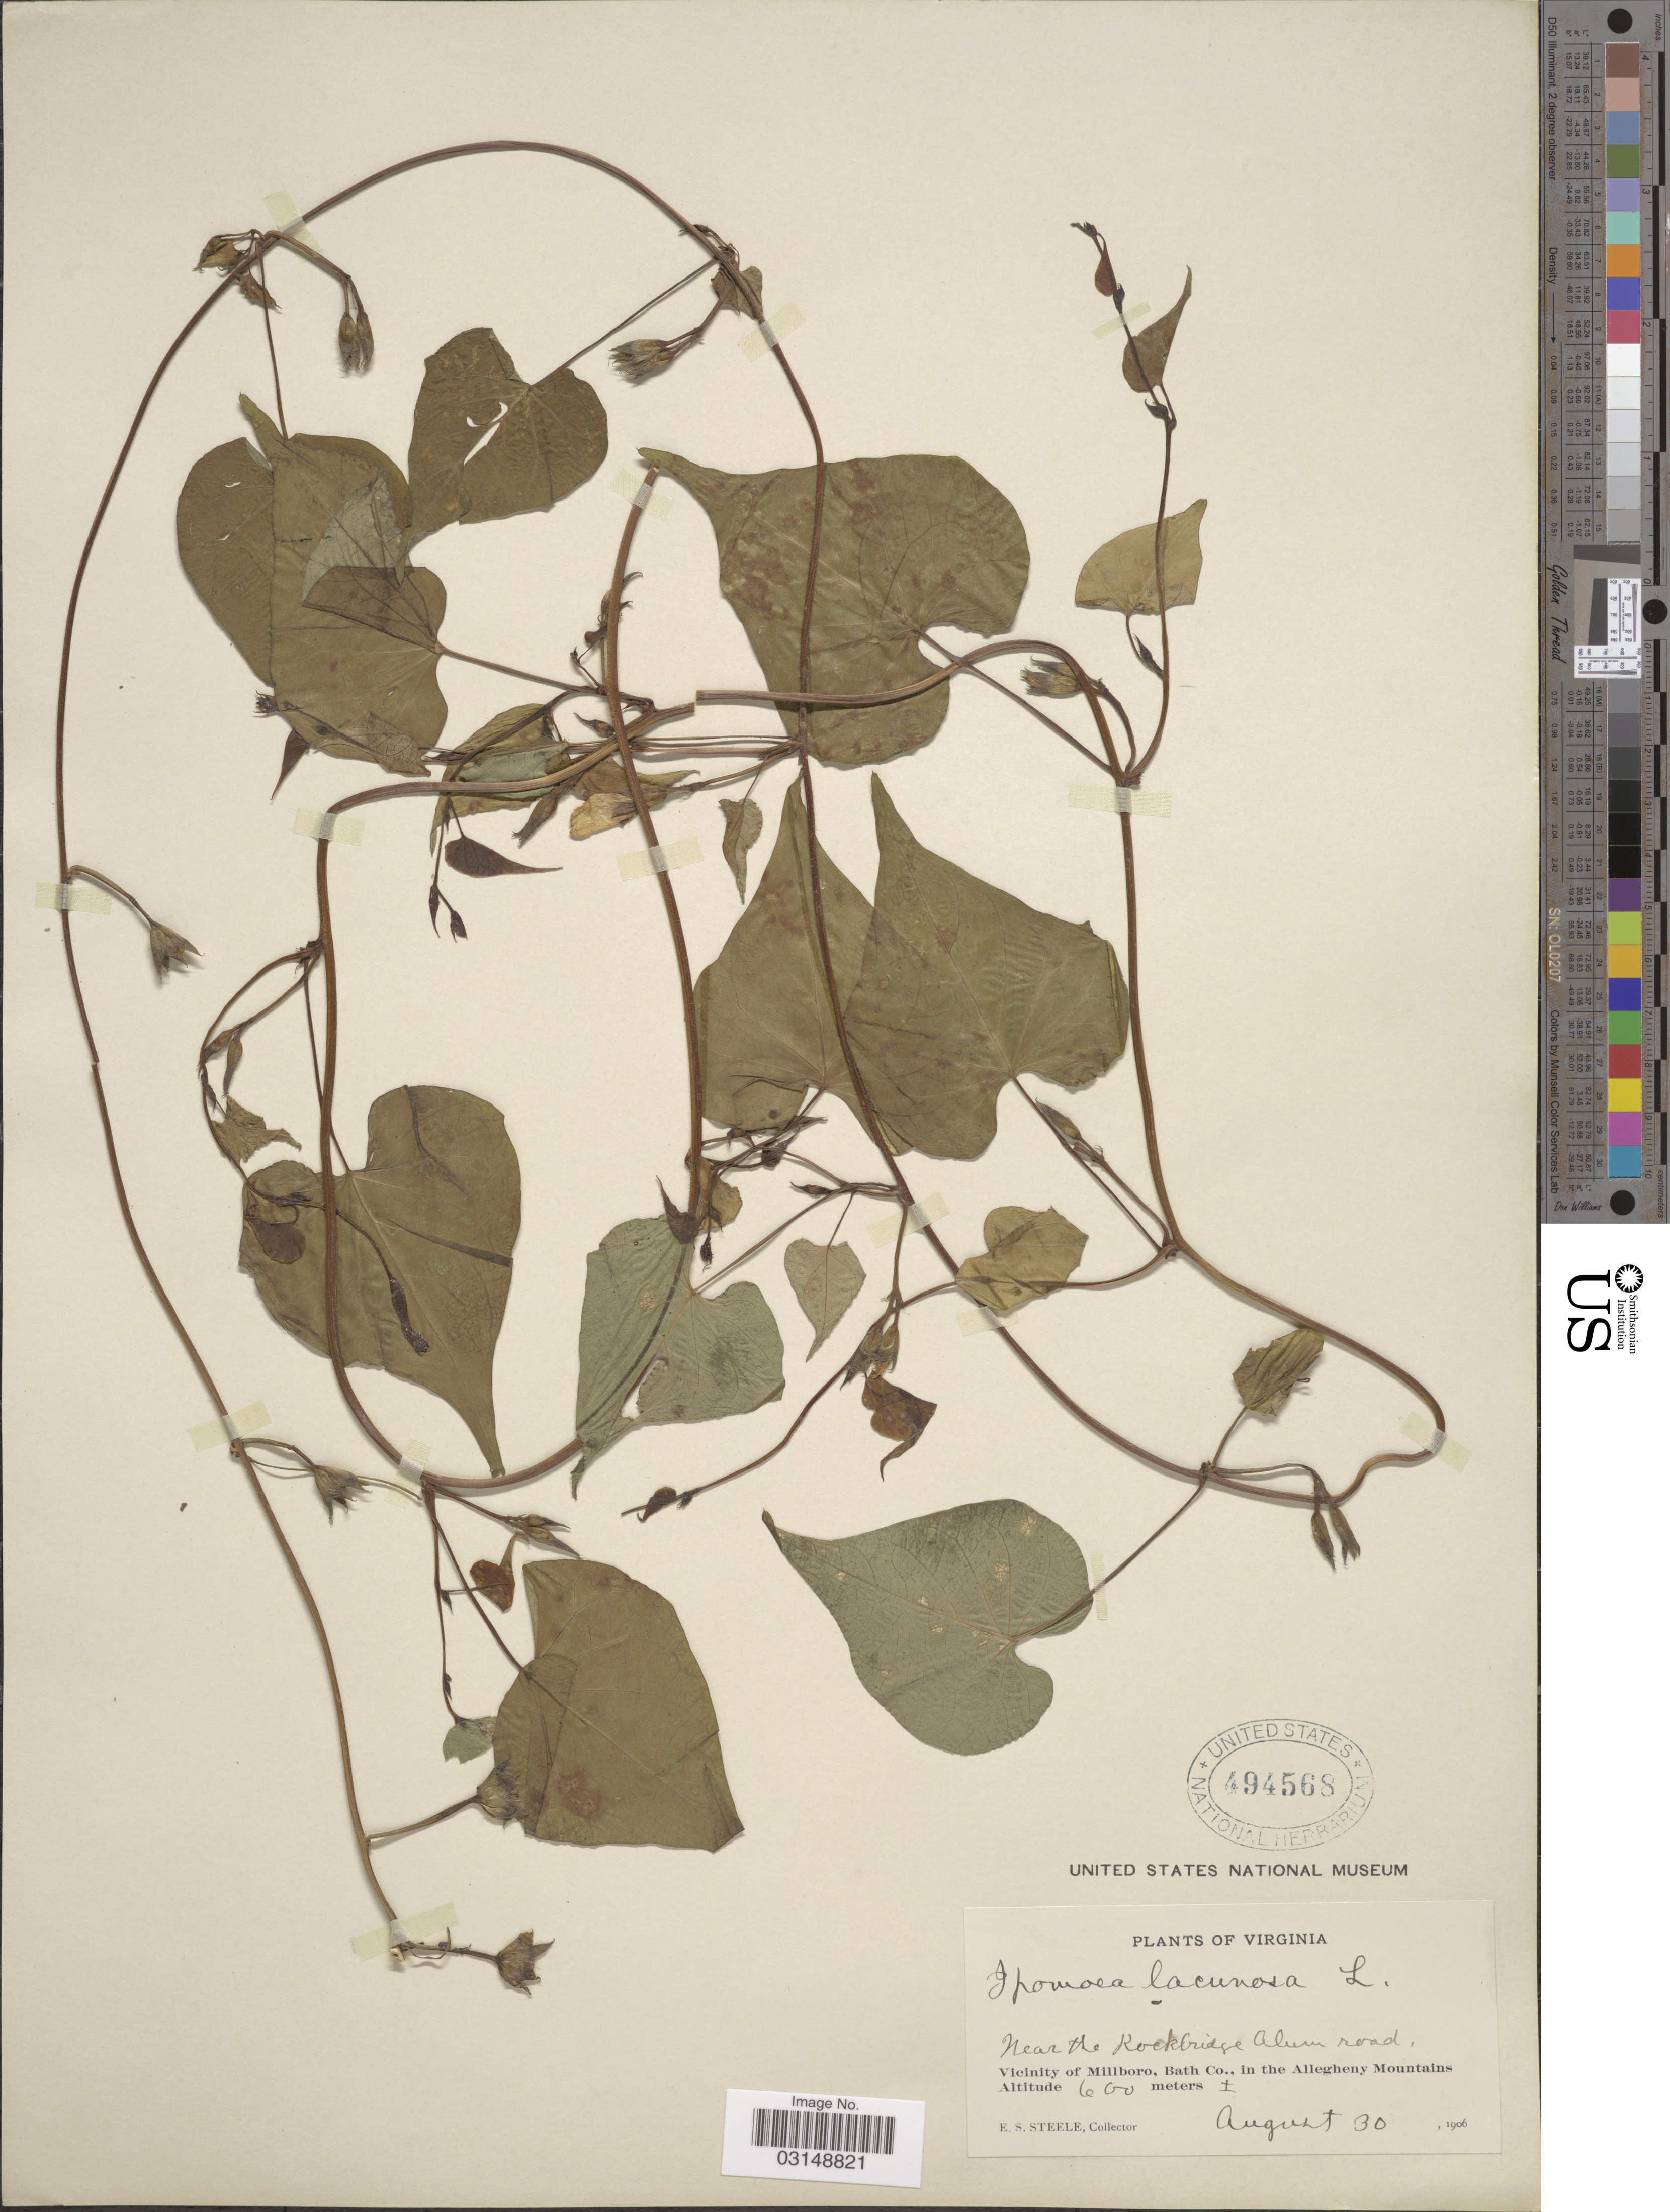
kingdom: Plantae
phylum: Tracheophyta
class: Magnoliopsida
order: Solanales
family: Convolvulaceae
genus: Ipomoea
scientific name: Ipomoea lacunosa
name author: L.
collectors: E. Steele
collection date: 1906-08-30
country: United States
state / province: Virginia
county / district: Bath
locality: Near the Rockbridge Alum road. Vicinity of Millboro, Bath Co., in the Allegheny Mountains.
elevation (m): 600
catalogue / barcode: US 494568